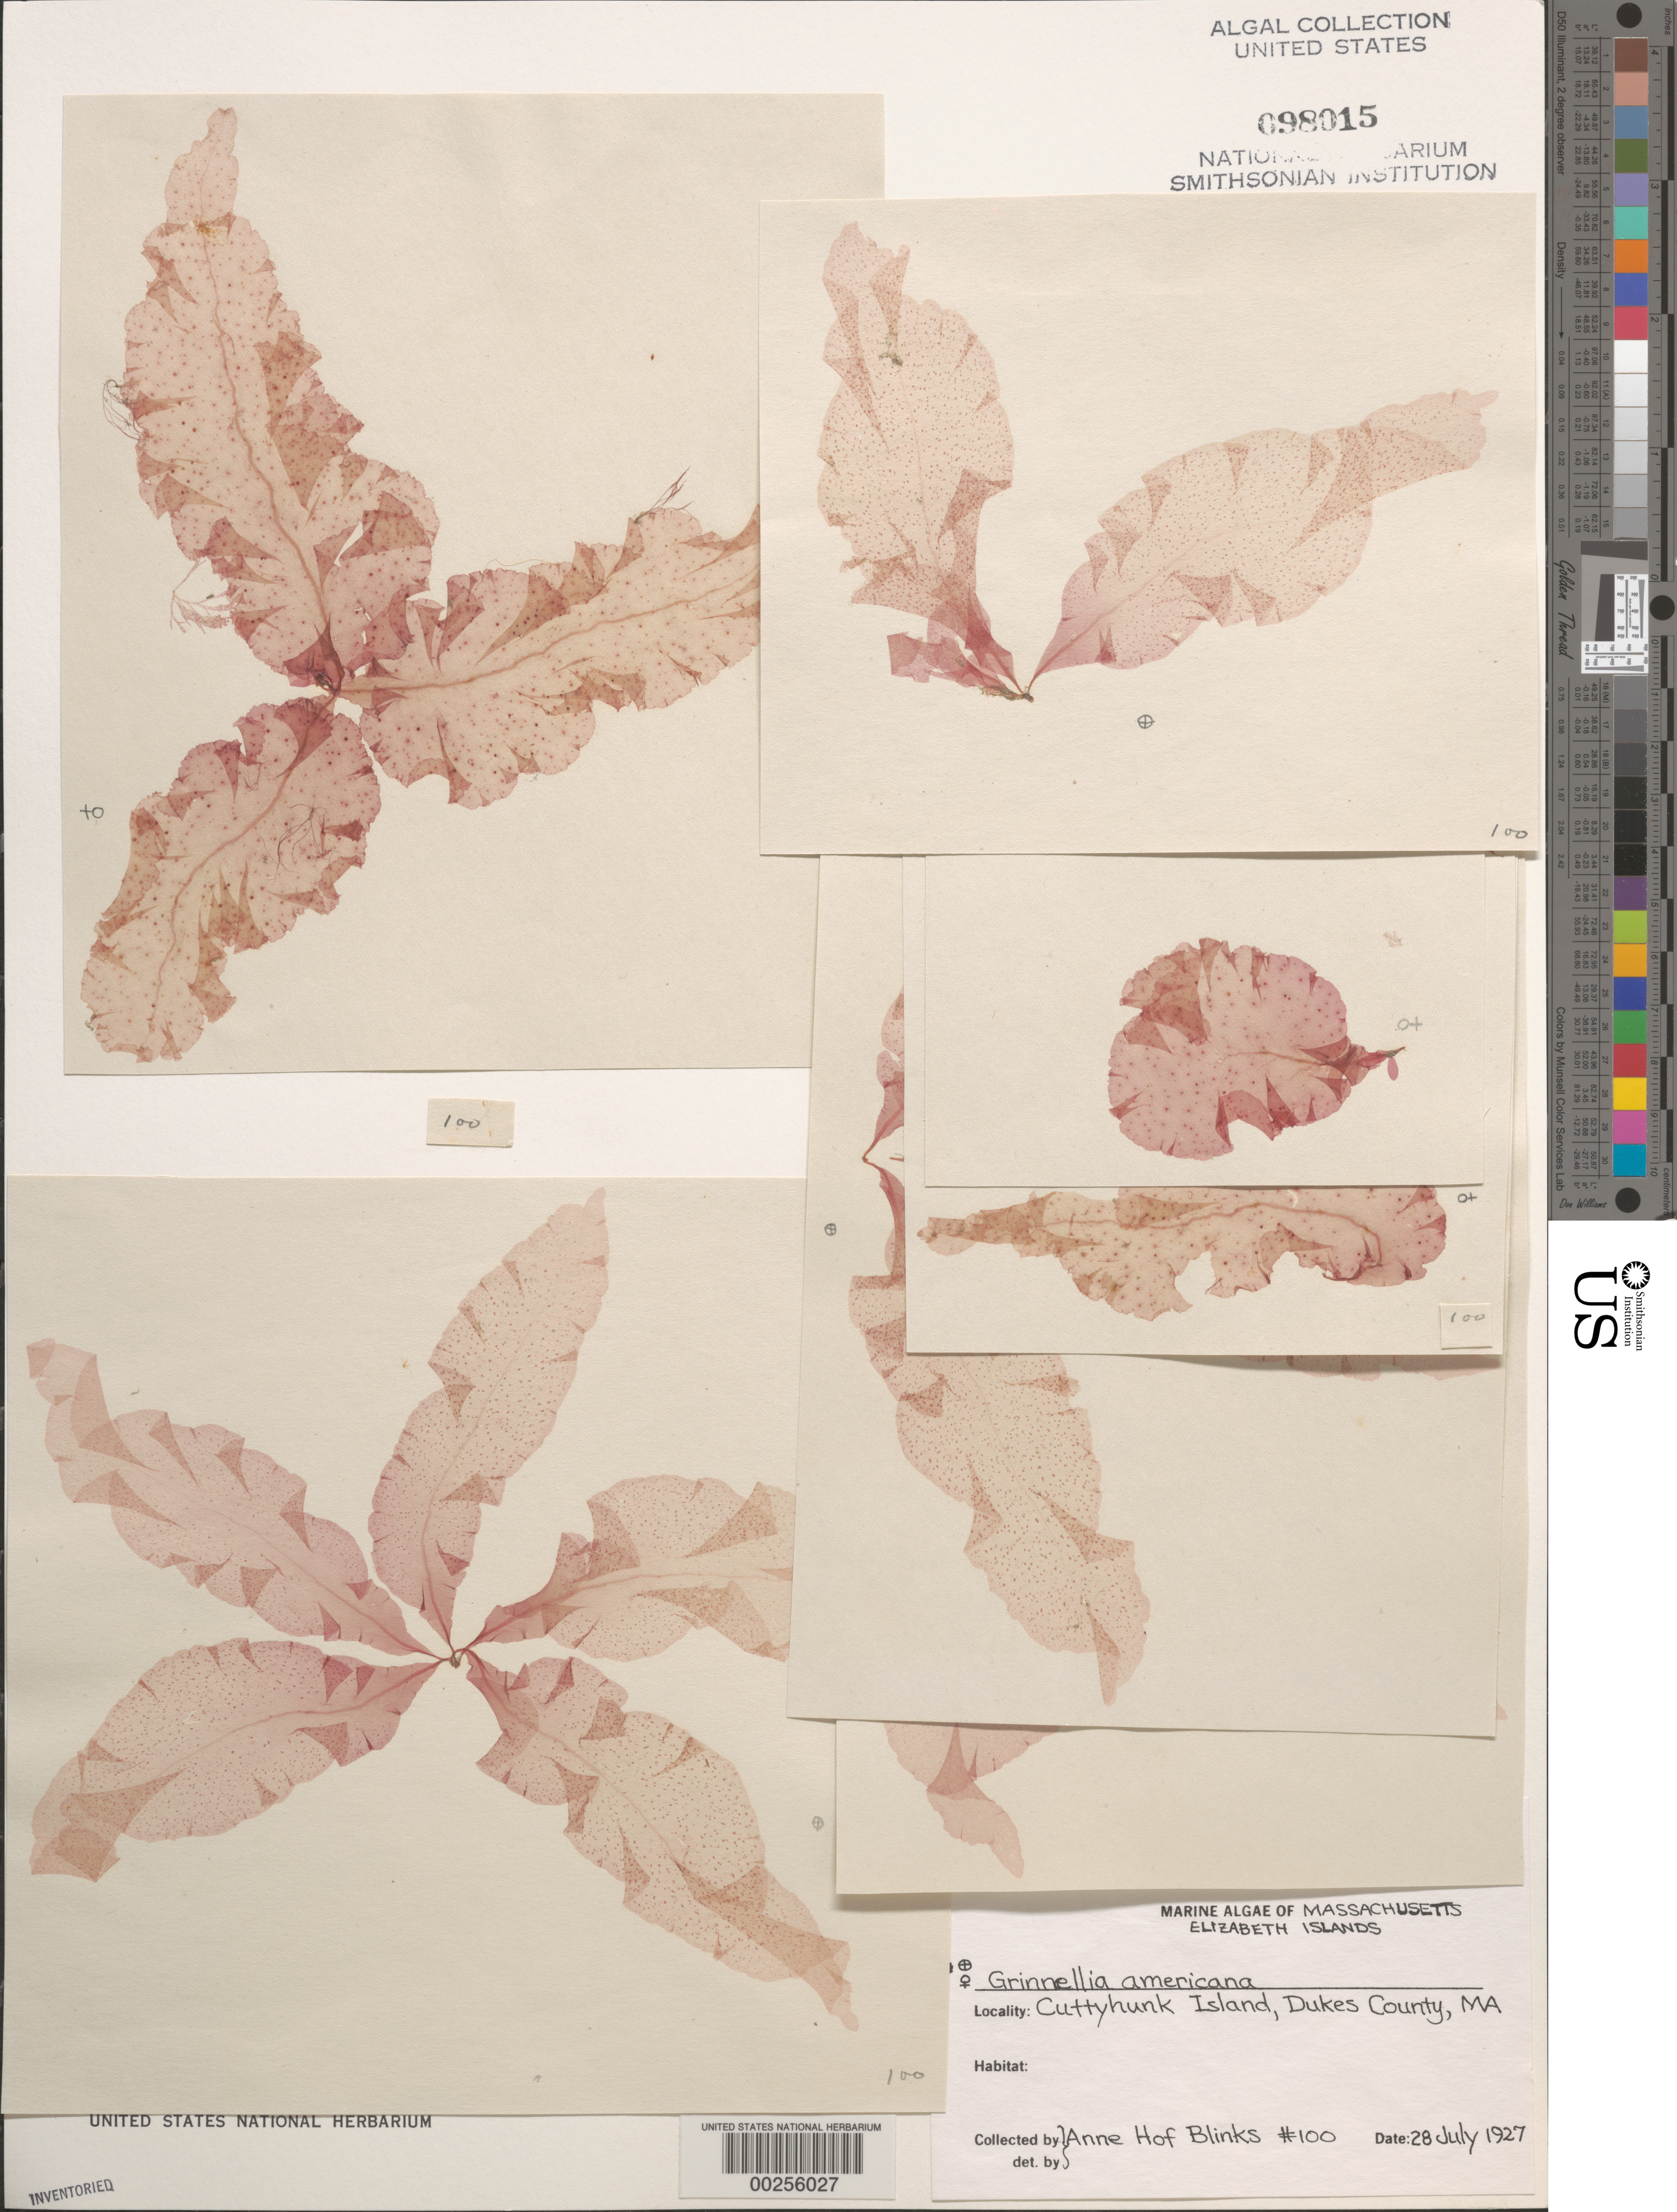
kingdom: Plantae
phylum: Rhodophyta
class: Florideophyceae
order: Ceramiales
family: Delesseriaceae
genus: Grinnellia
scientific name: Grinnellia americana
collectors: A. Blinks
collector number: AHB 100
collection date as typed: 28 Jul 1927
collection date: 1927-07-28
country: United States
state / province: Massachusetts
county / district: Dukes County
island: Cuttyhunk Island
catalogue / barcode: US 98015